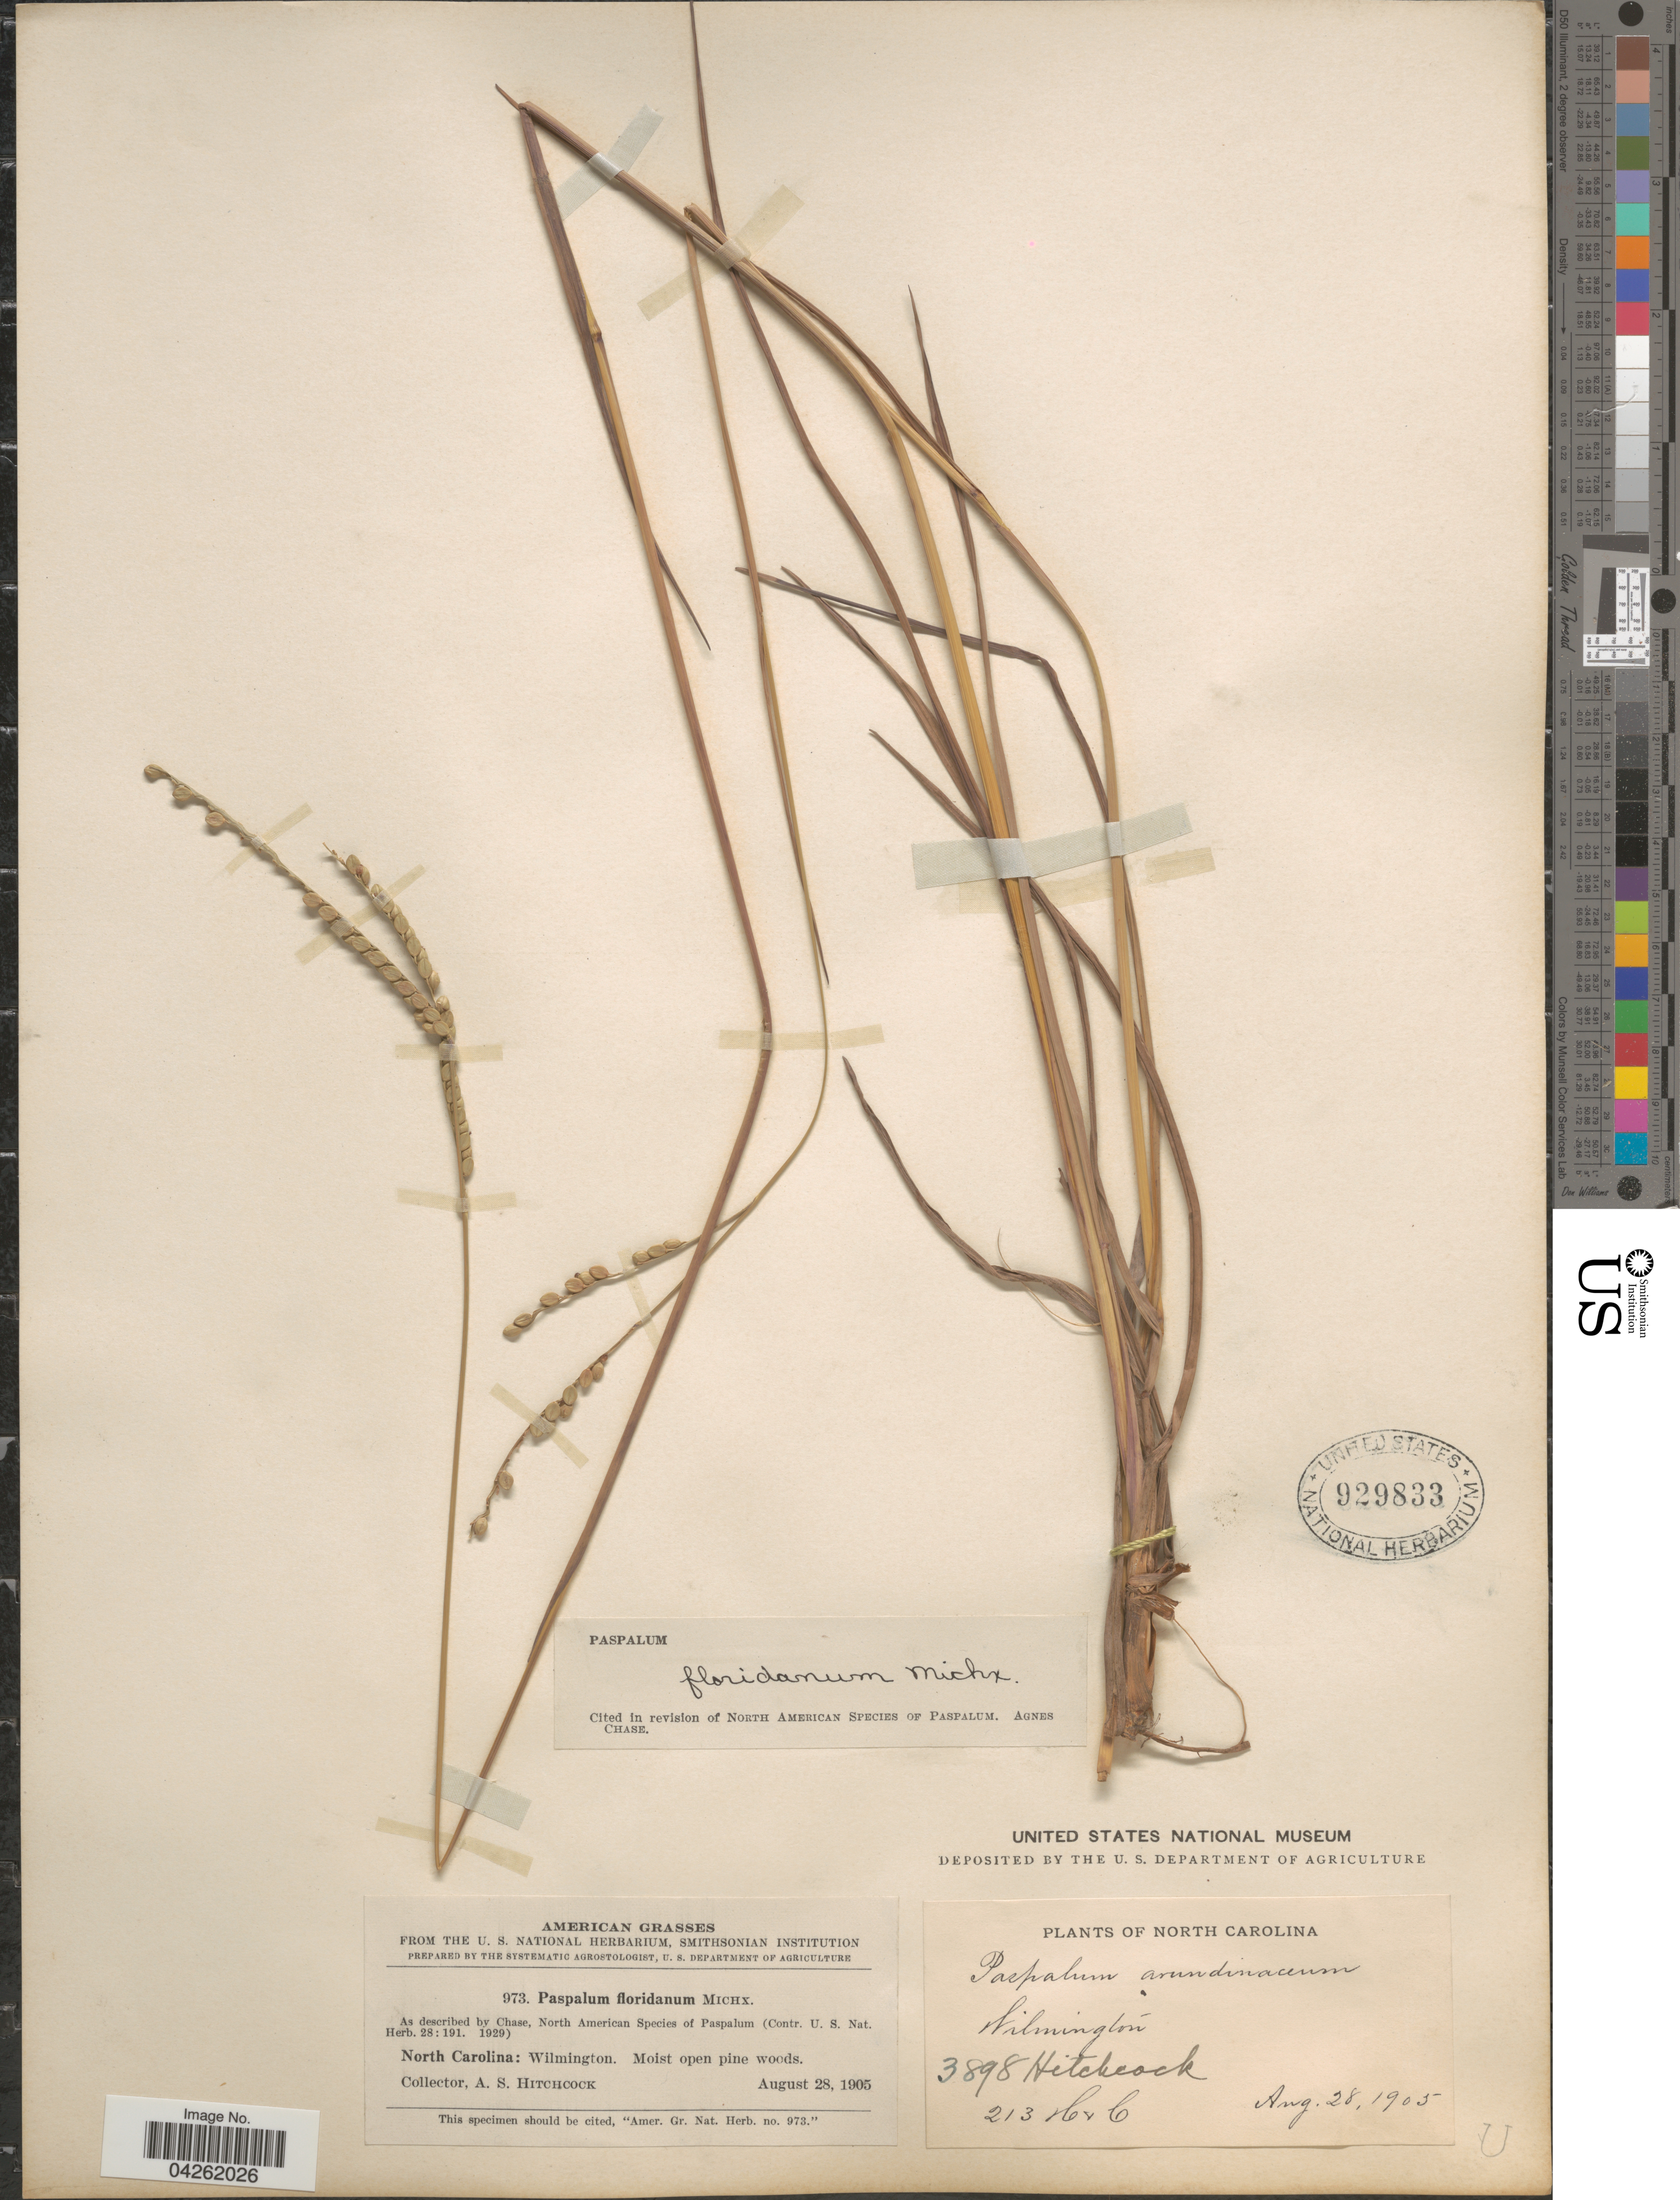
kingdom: Plantae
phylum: Tracheophyta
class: Liliopsida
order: Poales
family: Poaceae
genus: Paspalum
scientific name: Paspalum floridanum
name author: Michx.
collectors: A. S. Hitchcock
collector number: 973/213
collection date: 1905-08-28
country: United States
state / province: North Carolina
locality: Wilmington.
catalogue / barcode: US 929833